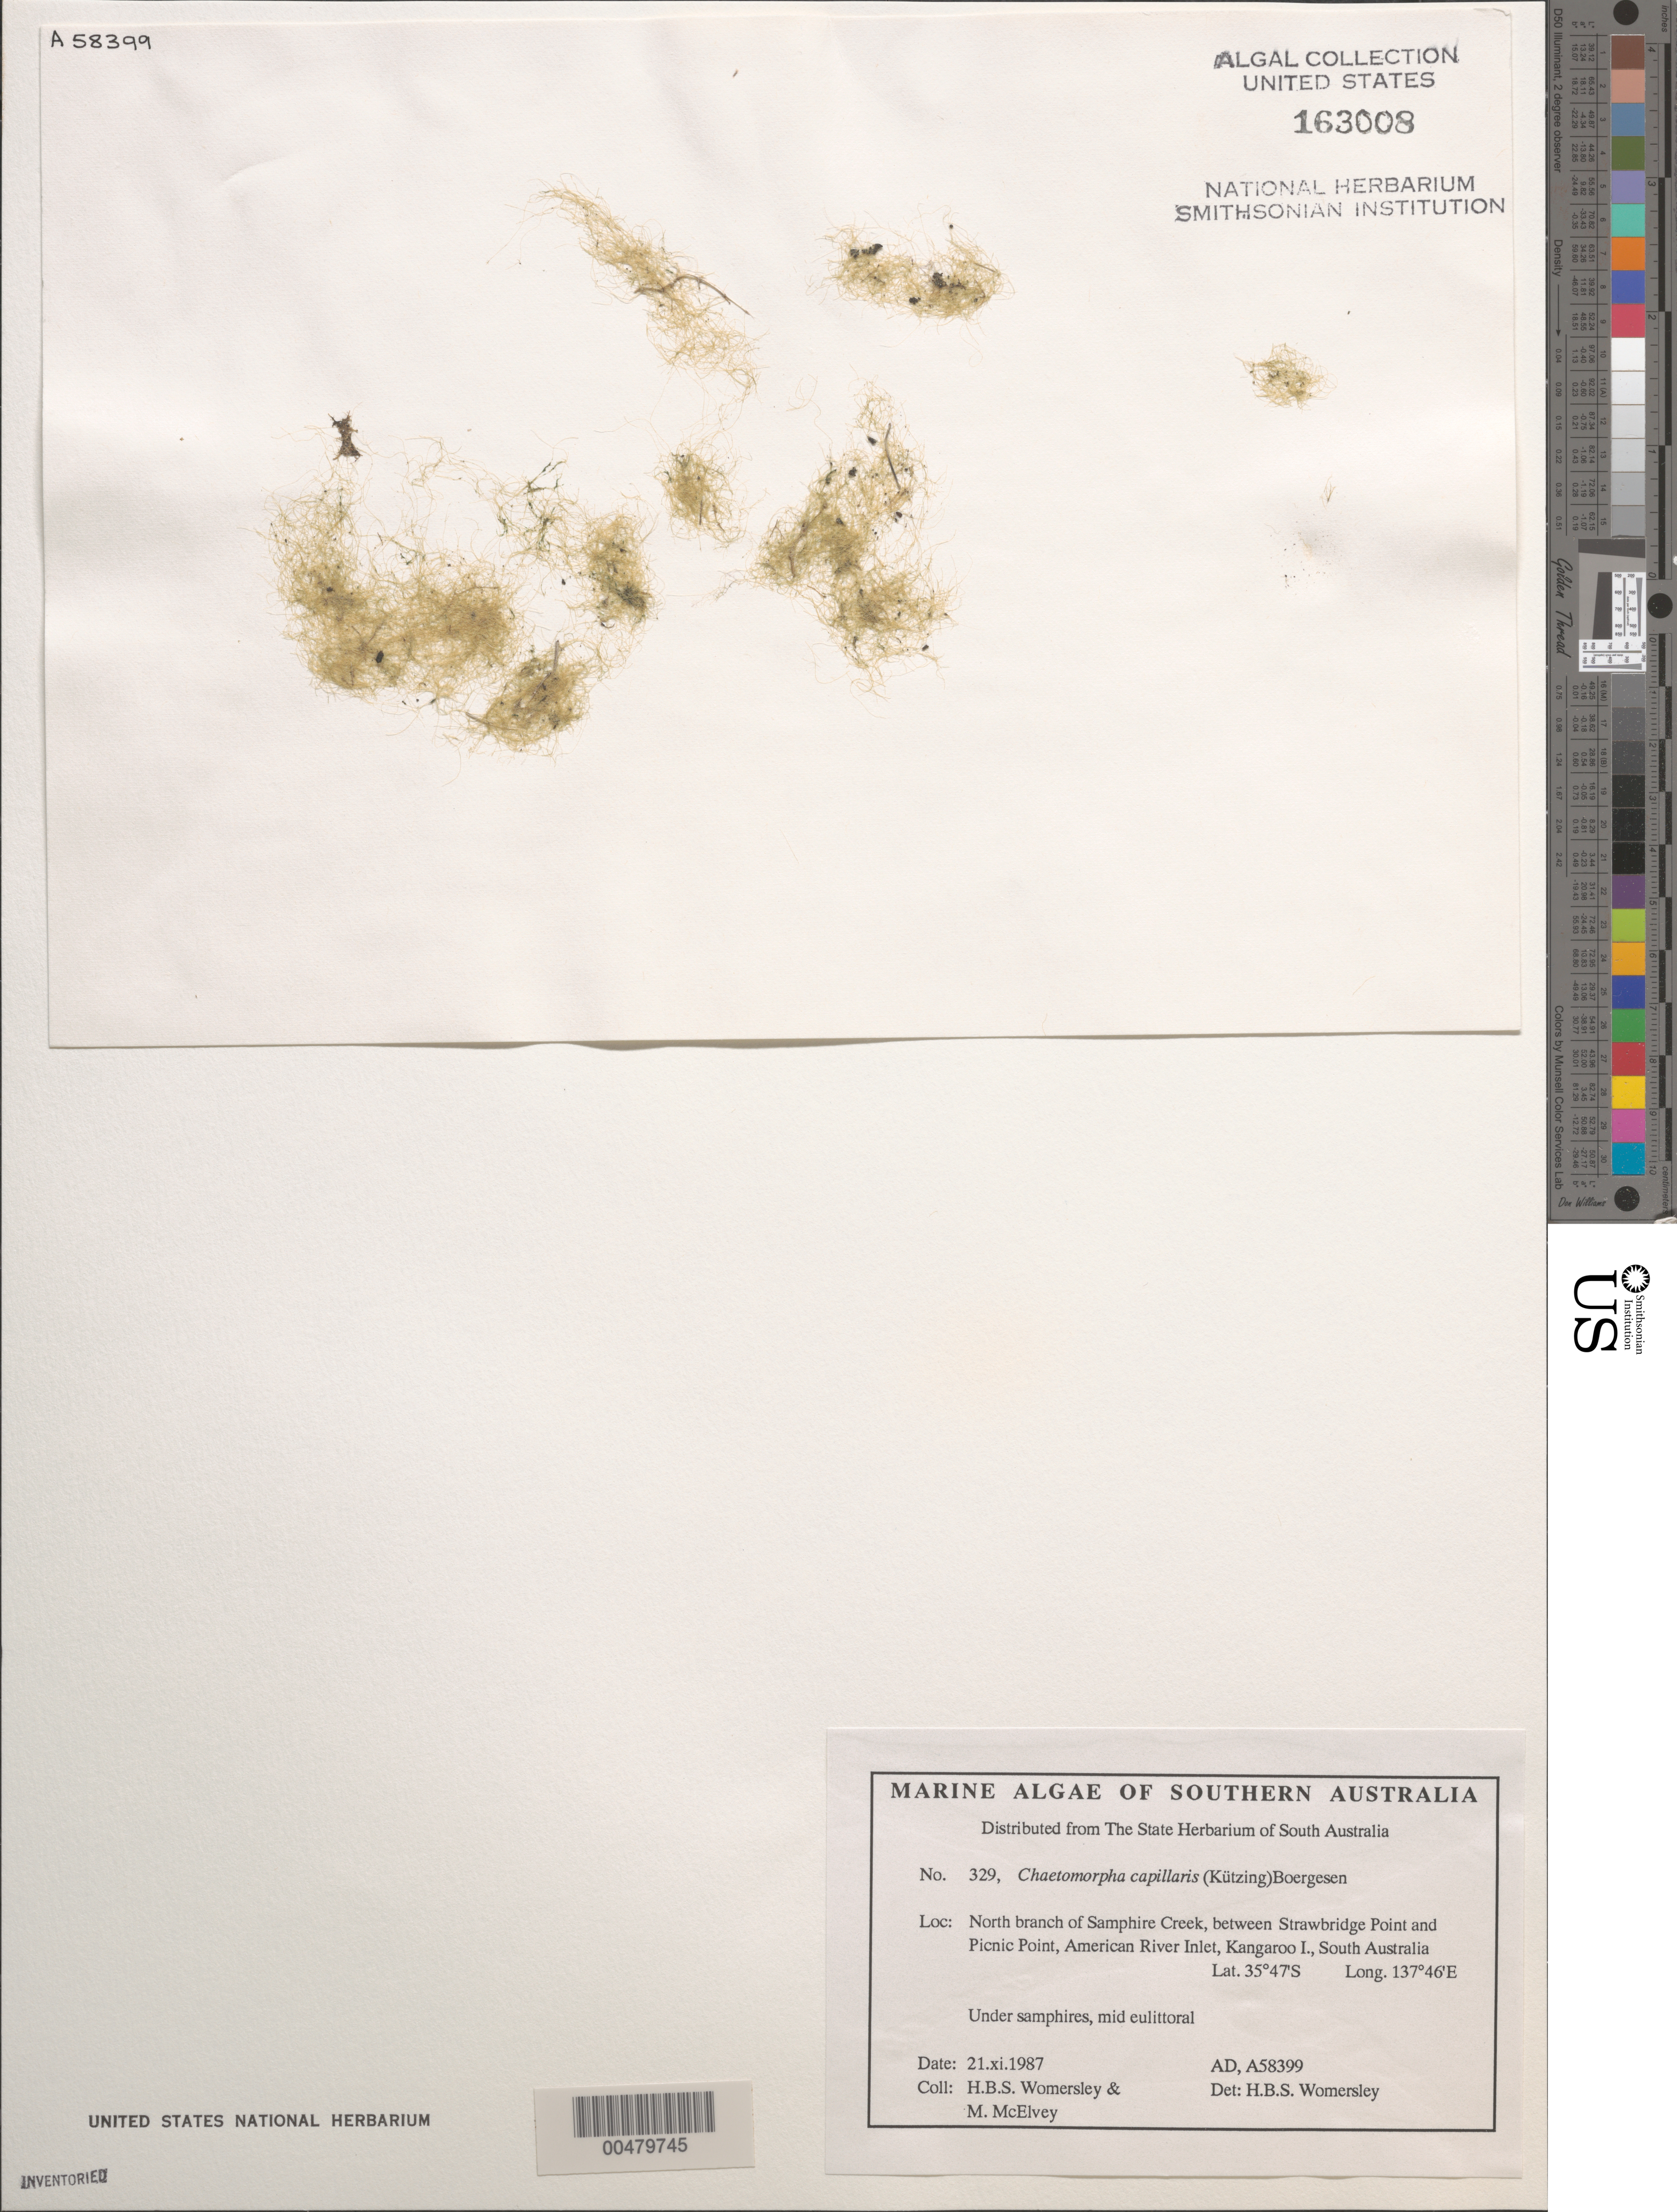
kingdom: Plantae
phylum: Chlorophyta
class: Ulvophyceae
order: Cladophorales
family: Cladophoraceae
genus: Chaetomorpha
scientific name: Chaetomorpha ligustica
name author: (Kütz.) Kütz.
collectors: H. B. S. Womersley & M. Mcelvey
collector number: Ad A58399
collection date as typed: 21 Sep 1987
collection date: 1987-09-21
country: Australia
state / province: South Australia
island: Kangaroo Island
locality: American River Inlet, north branch of Samphire Creek, between Strawbridge Point and Picnic Point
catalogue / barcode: US 163008